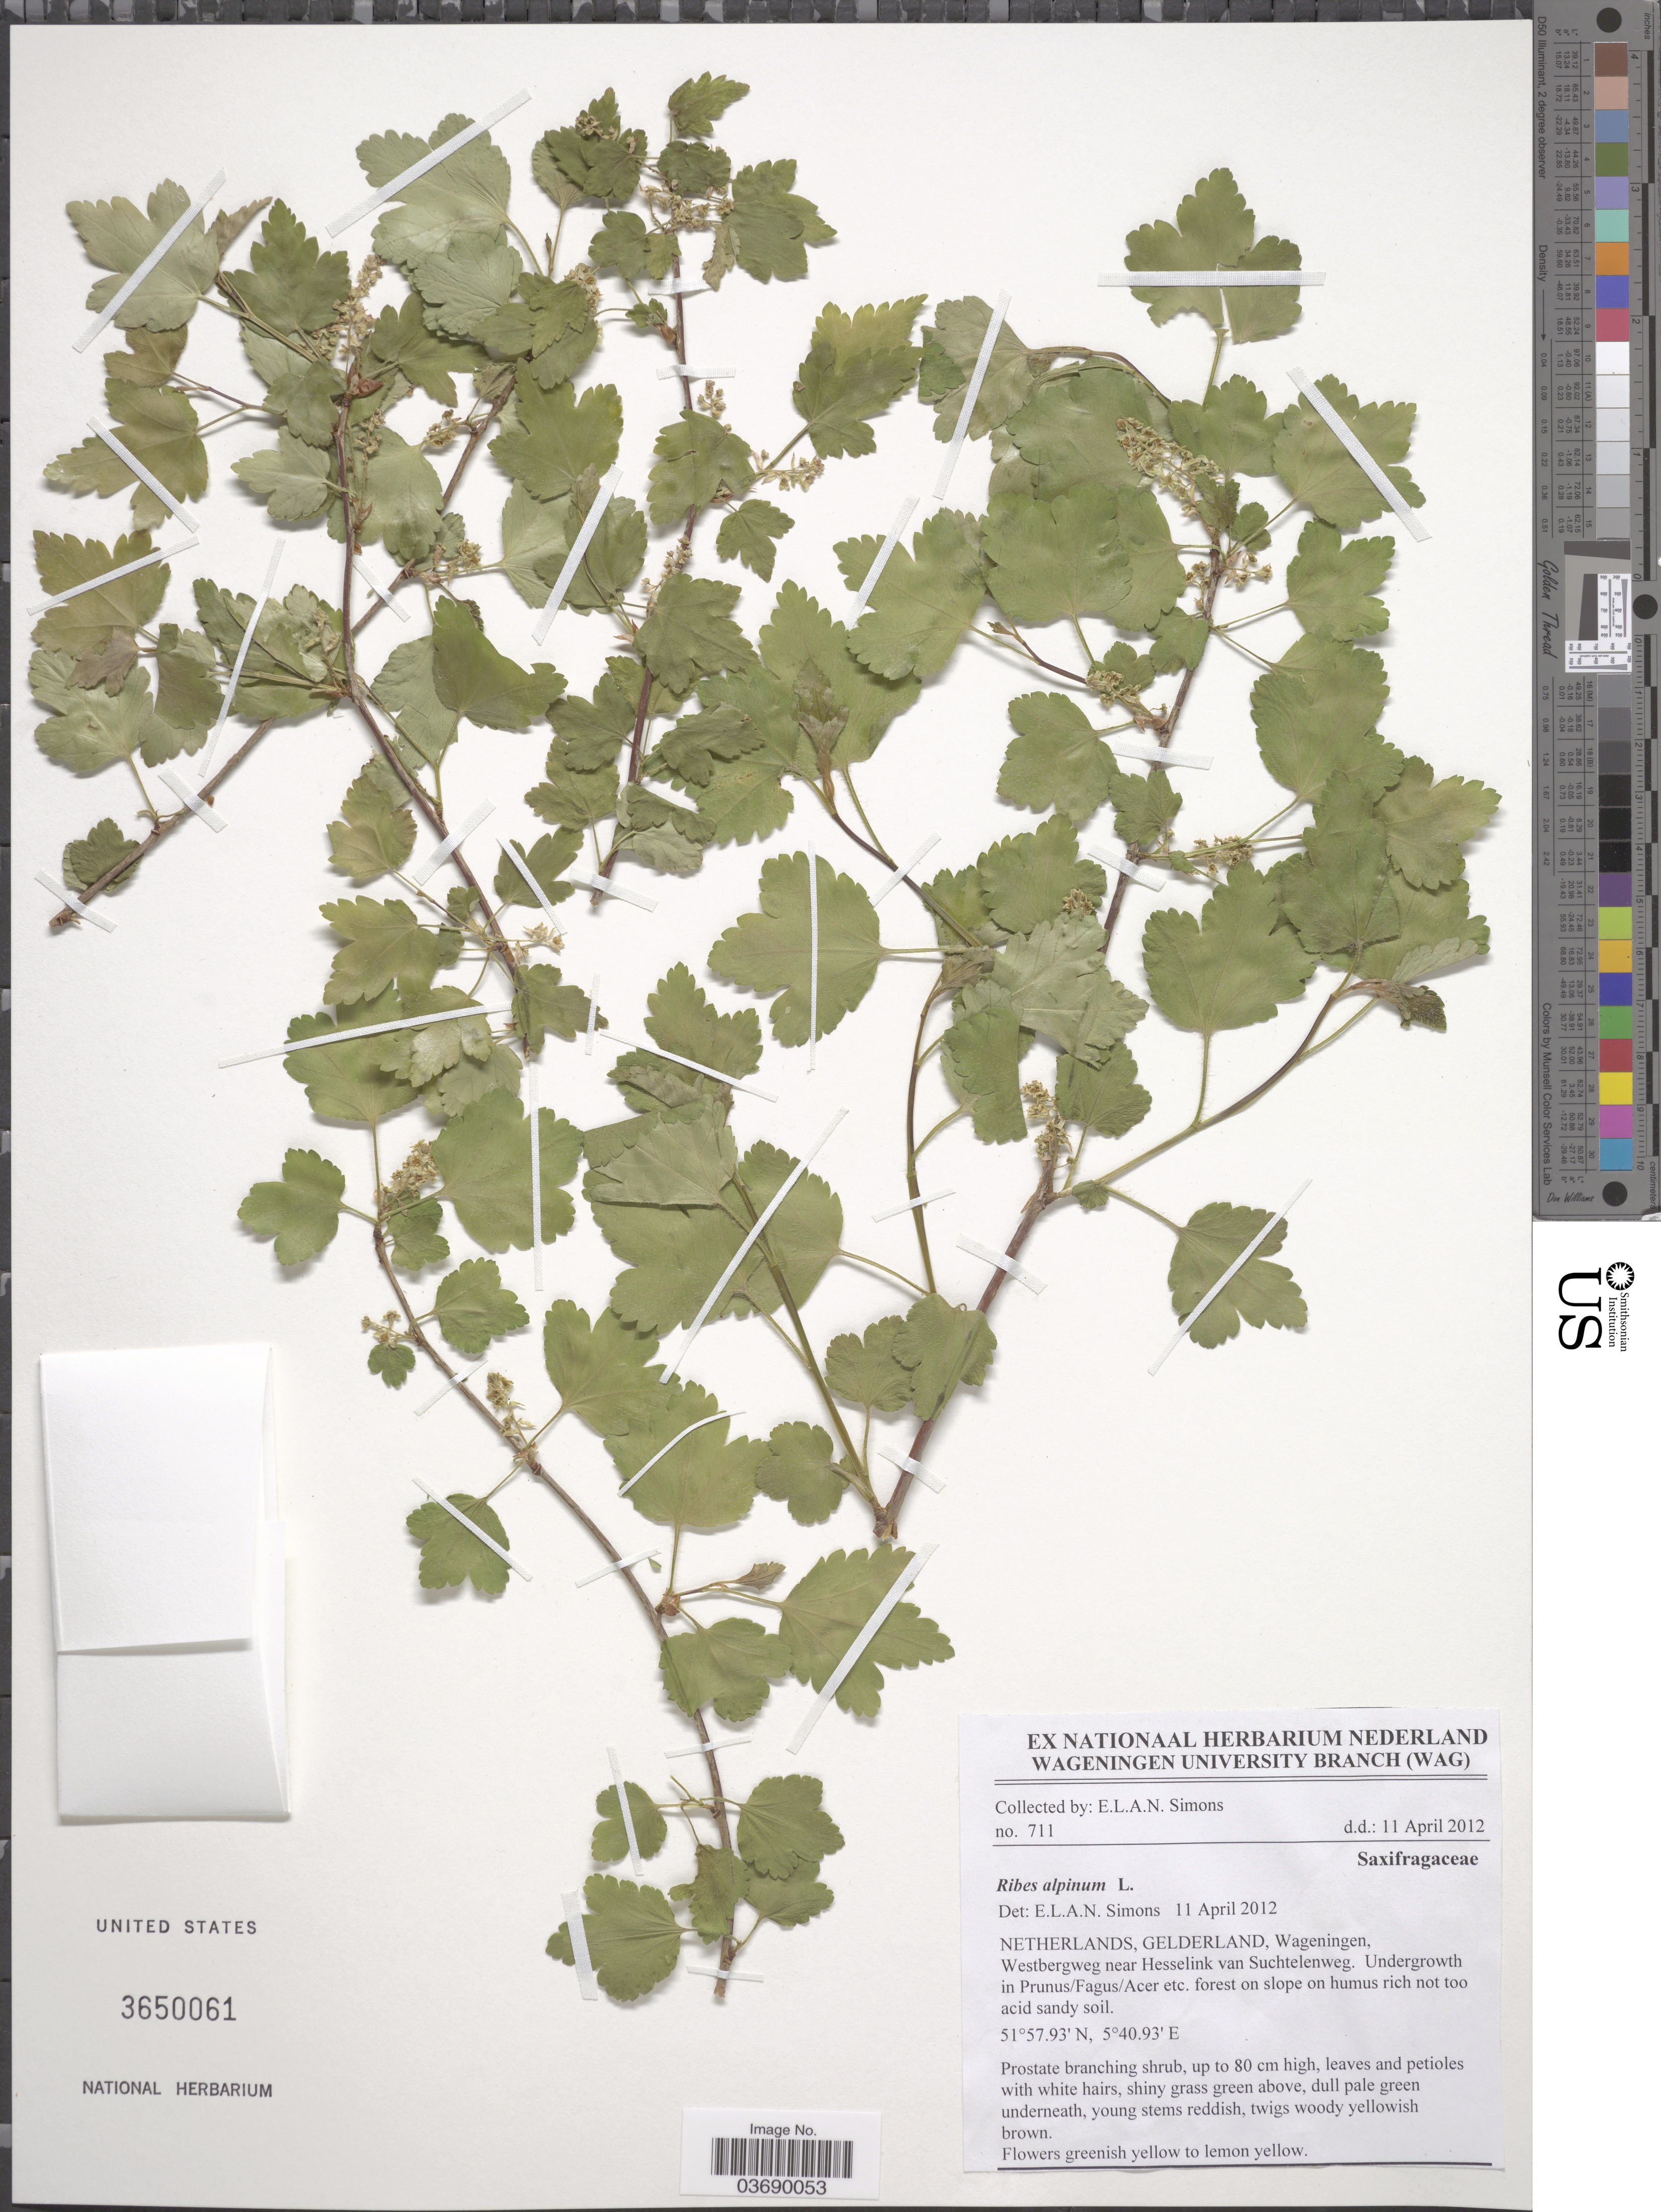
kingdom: Plantae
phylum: Tracheophyta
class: Magnoliopsida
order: Saxifragales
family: Grossulariaceae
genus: Ribes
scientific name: Ribes alpinum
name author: L.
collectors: E. Simons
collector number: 711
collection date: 2012-04-11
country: Netherlands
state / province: Gelderland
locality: Wageningen, Westbergweg near Hesselink van Suchtelenweg.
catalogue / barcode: US 3650061